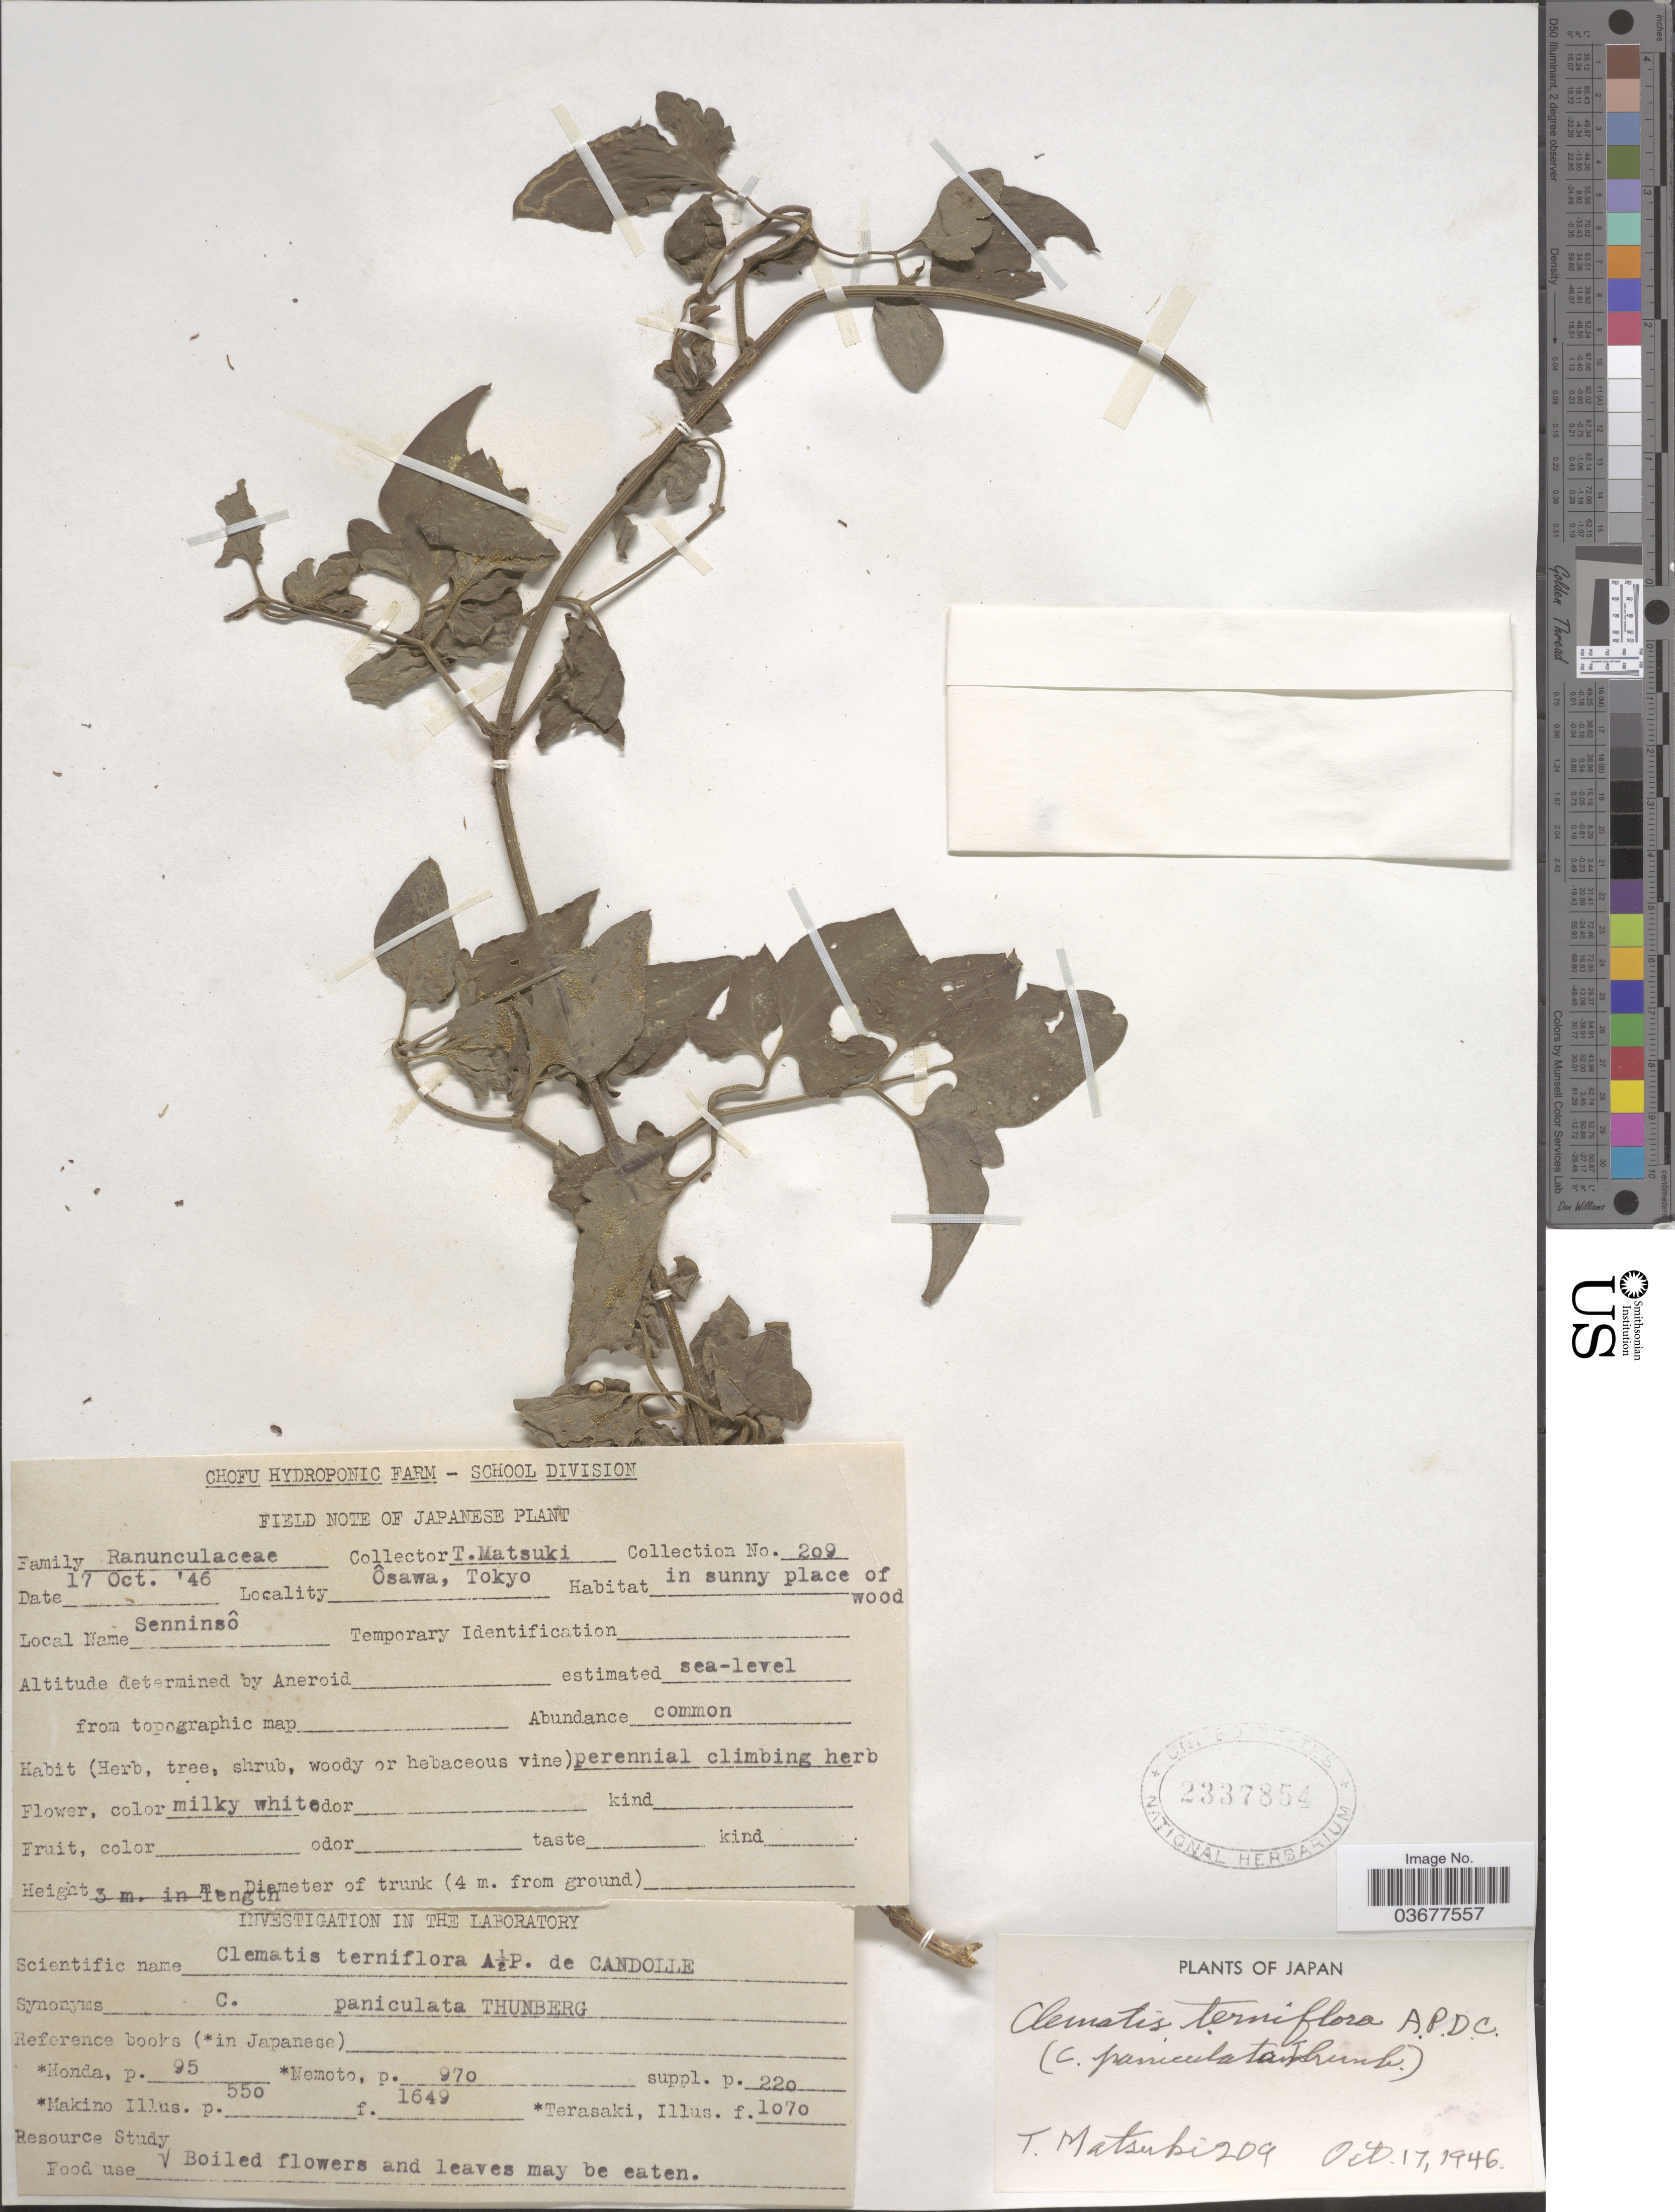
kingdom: Plantae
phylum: Tracheophyta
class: Magnoliopsida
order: Ranunculales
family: Ranunculaceae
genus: Clematis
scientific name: Clematis terniflora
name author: DC.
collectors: T. Matsuki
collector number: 209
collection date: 1946-10-17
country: Japan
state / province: Tokyo, Federal City of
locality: Ôsawa, Tokyo.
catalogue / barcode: US 2337854